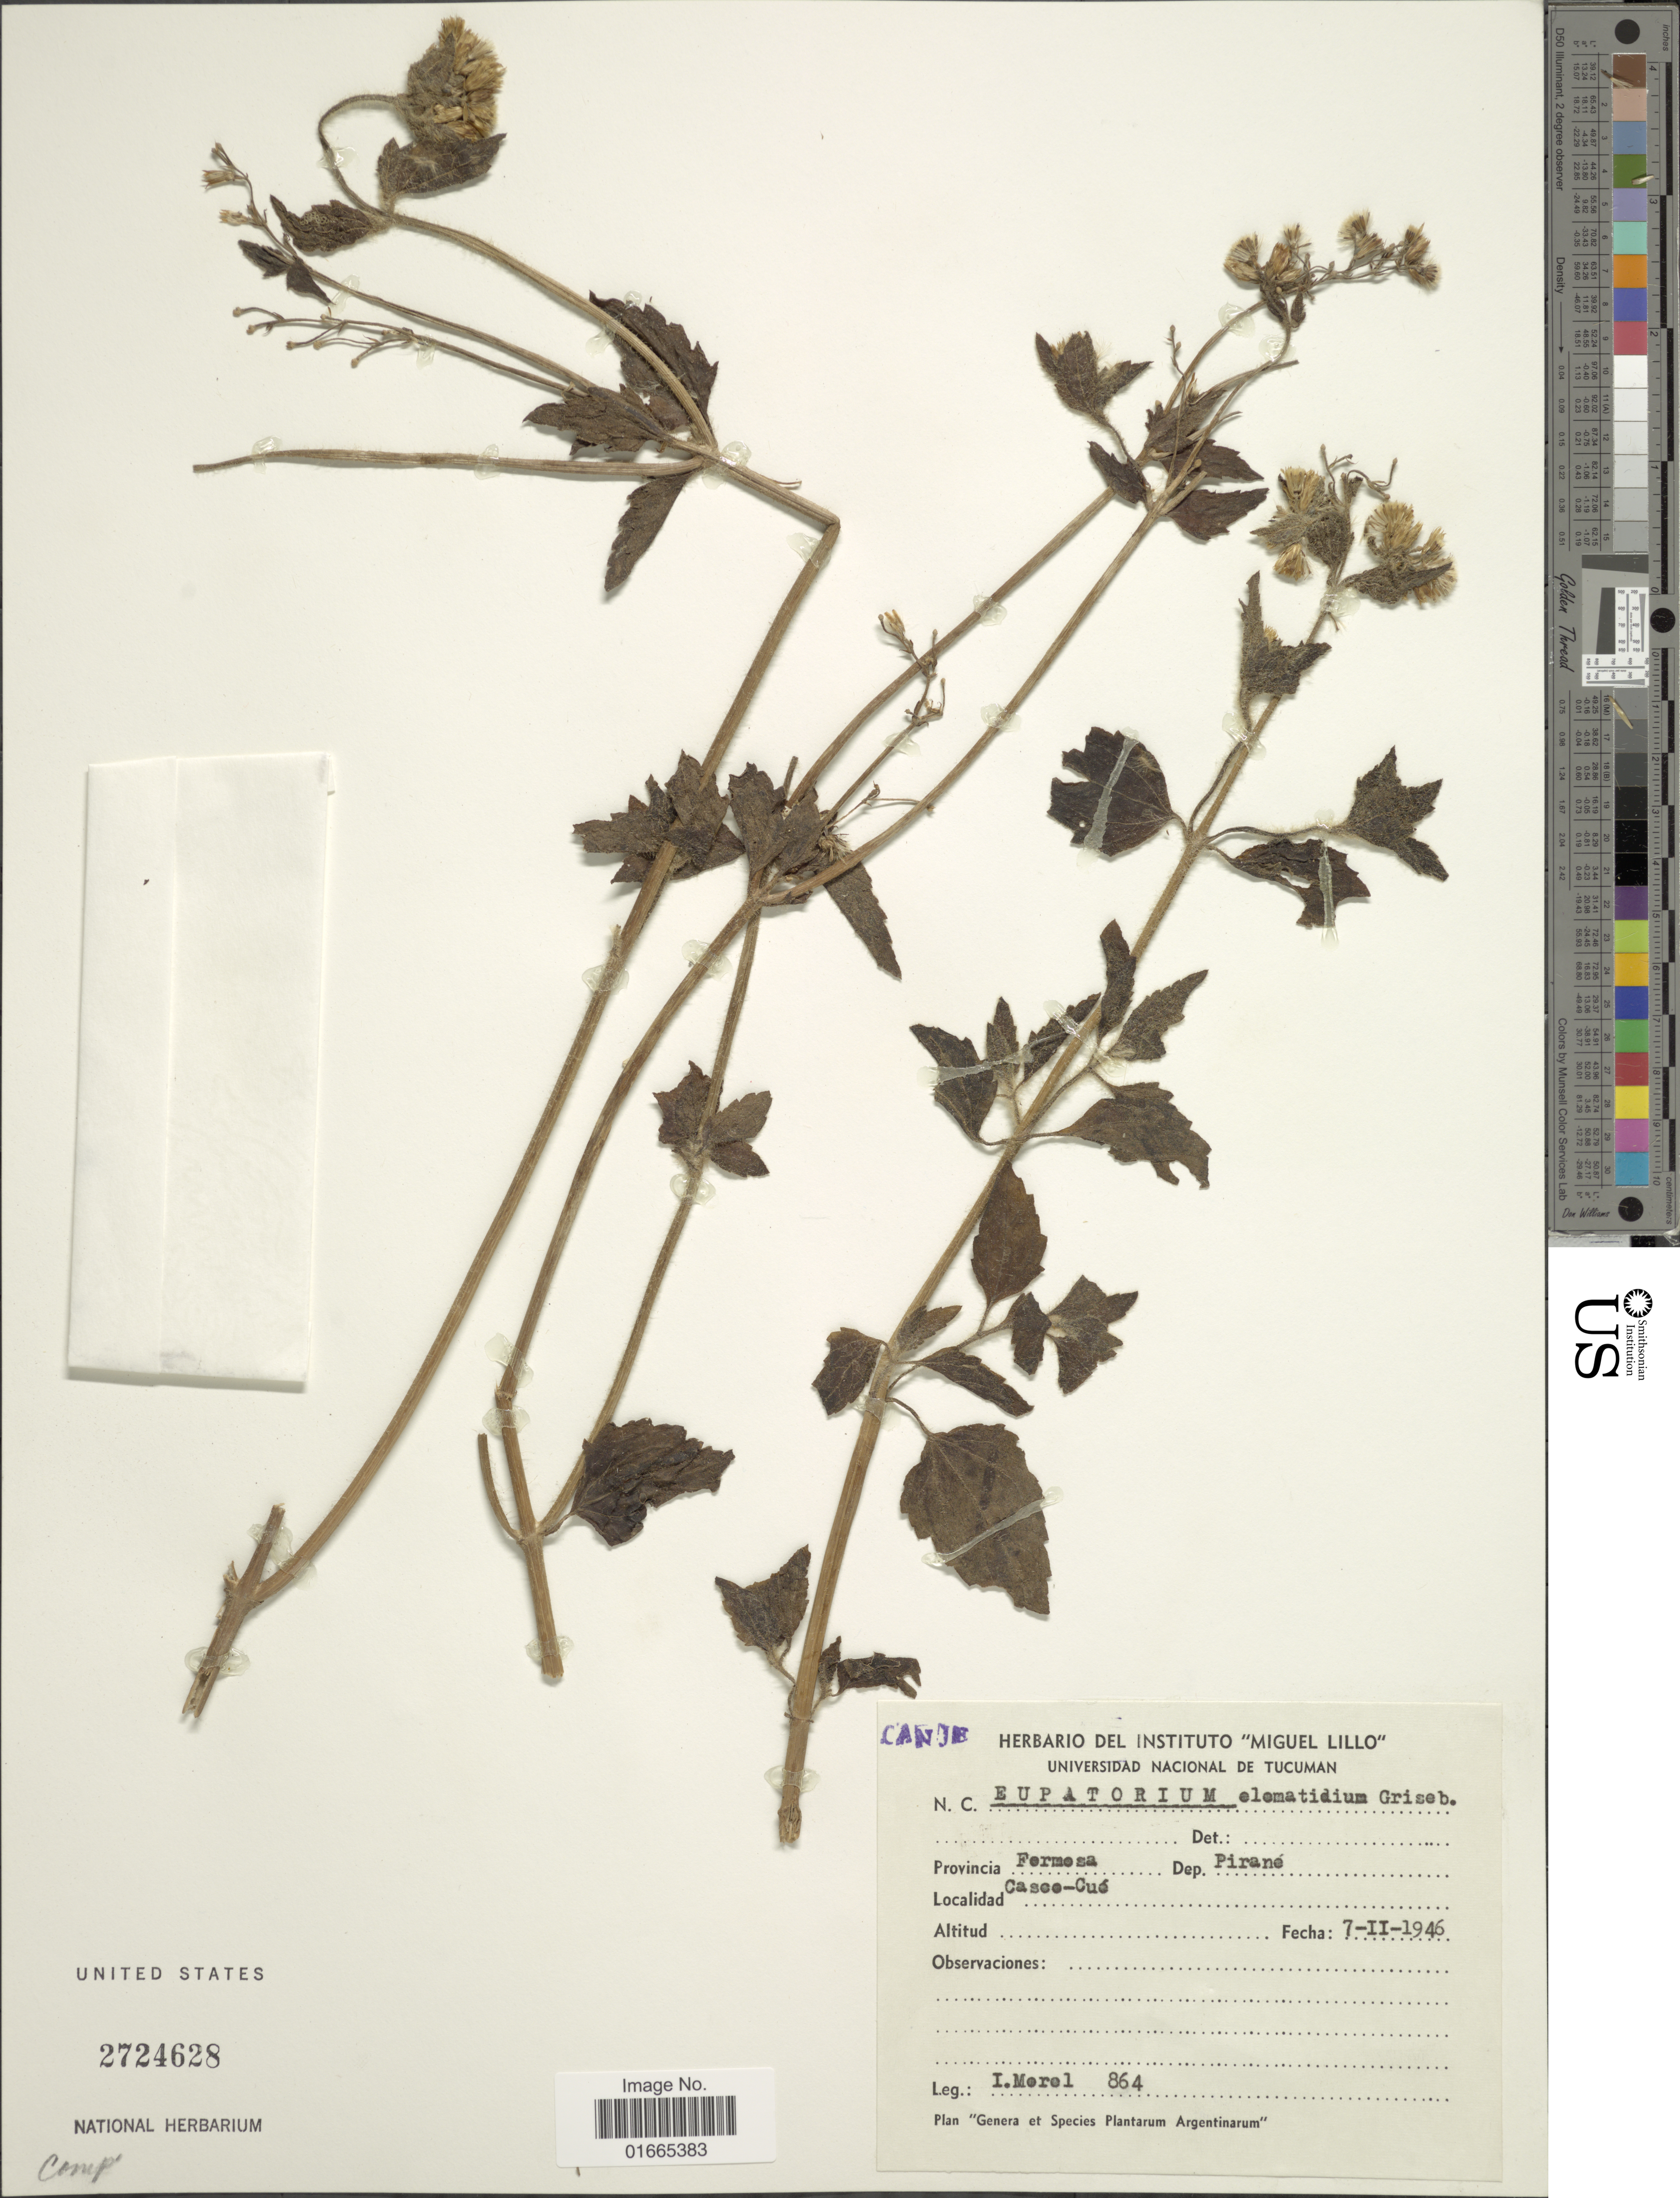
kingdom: Plantae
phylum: Tracheophyta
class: Magnoliopsida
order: Asterales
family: Asteraceae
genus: Praxelis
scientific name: Praxelis clematidea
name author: (Griseb.) R.M. King & H. Rob.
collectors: I. Morel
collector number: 864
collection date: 1946-02-07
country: Argentina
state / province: Formosa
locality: Dep. Pirané, Casee-Cué.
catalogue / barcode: US 2724628